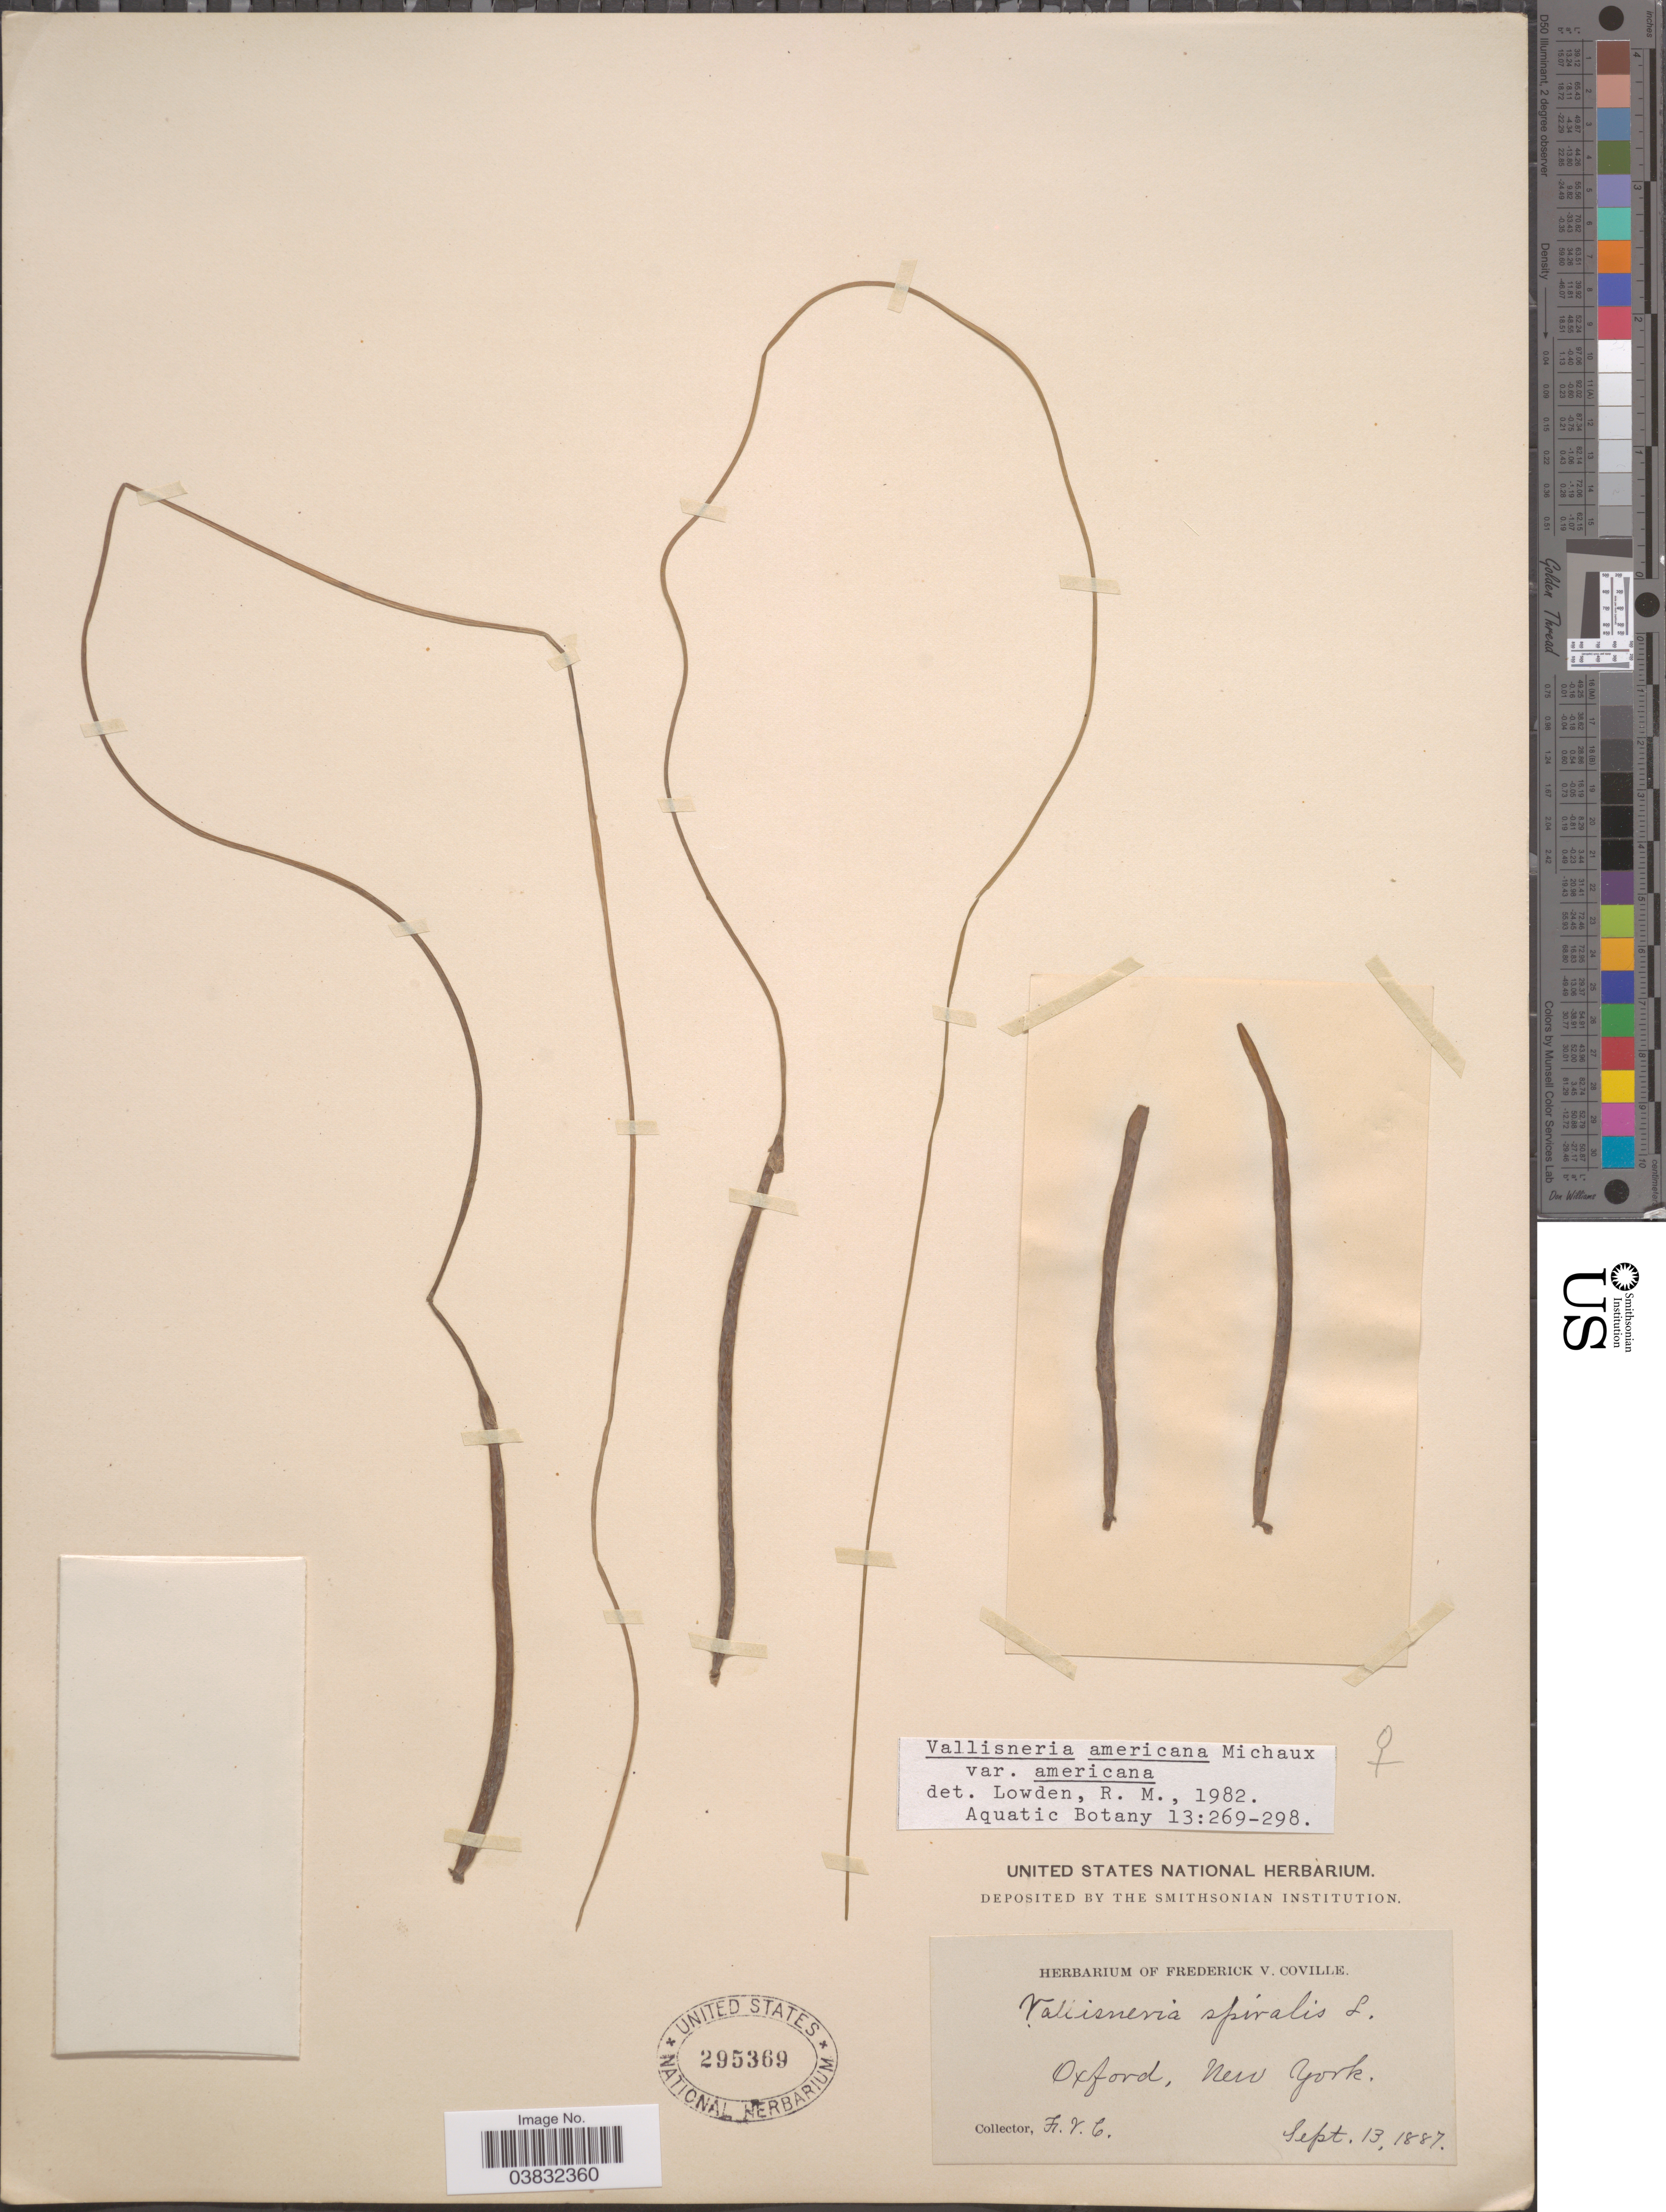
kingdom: Plantae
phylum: Tracheophyta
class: Liliopsida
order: Alismatales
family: Hydrocharitaceae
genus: Vallisneria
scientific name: Vallisneria americana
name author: Michx.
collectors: F. V. Coville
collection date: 1887-09-13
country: United States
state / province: New York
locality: Oxford.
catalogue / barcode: US 295369